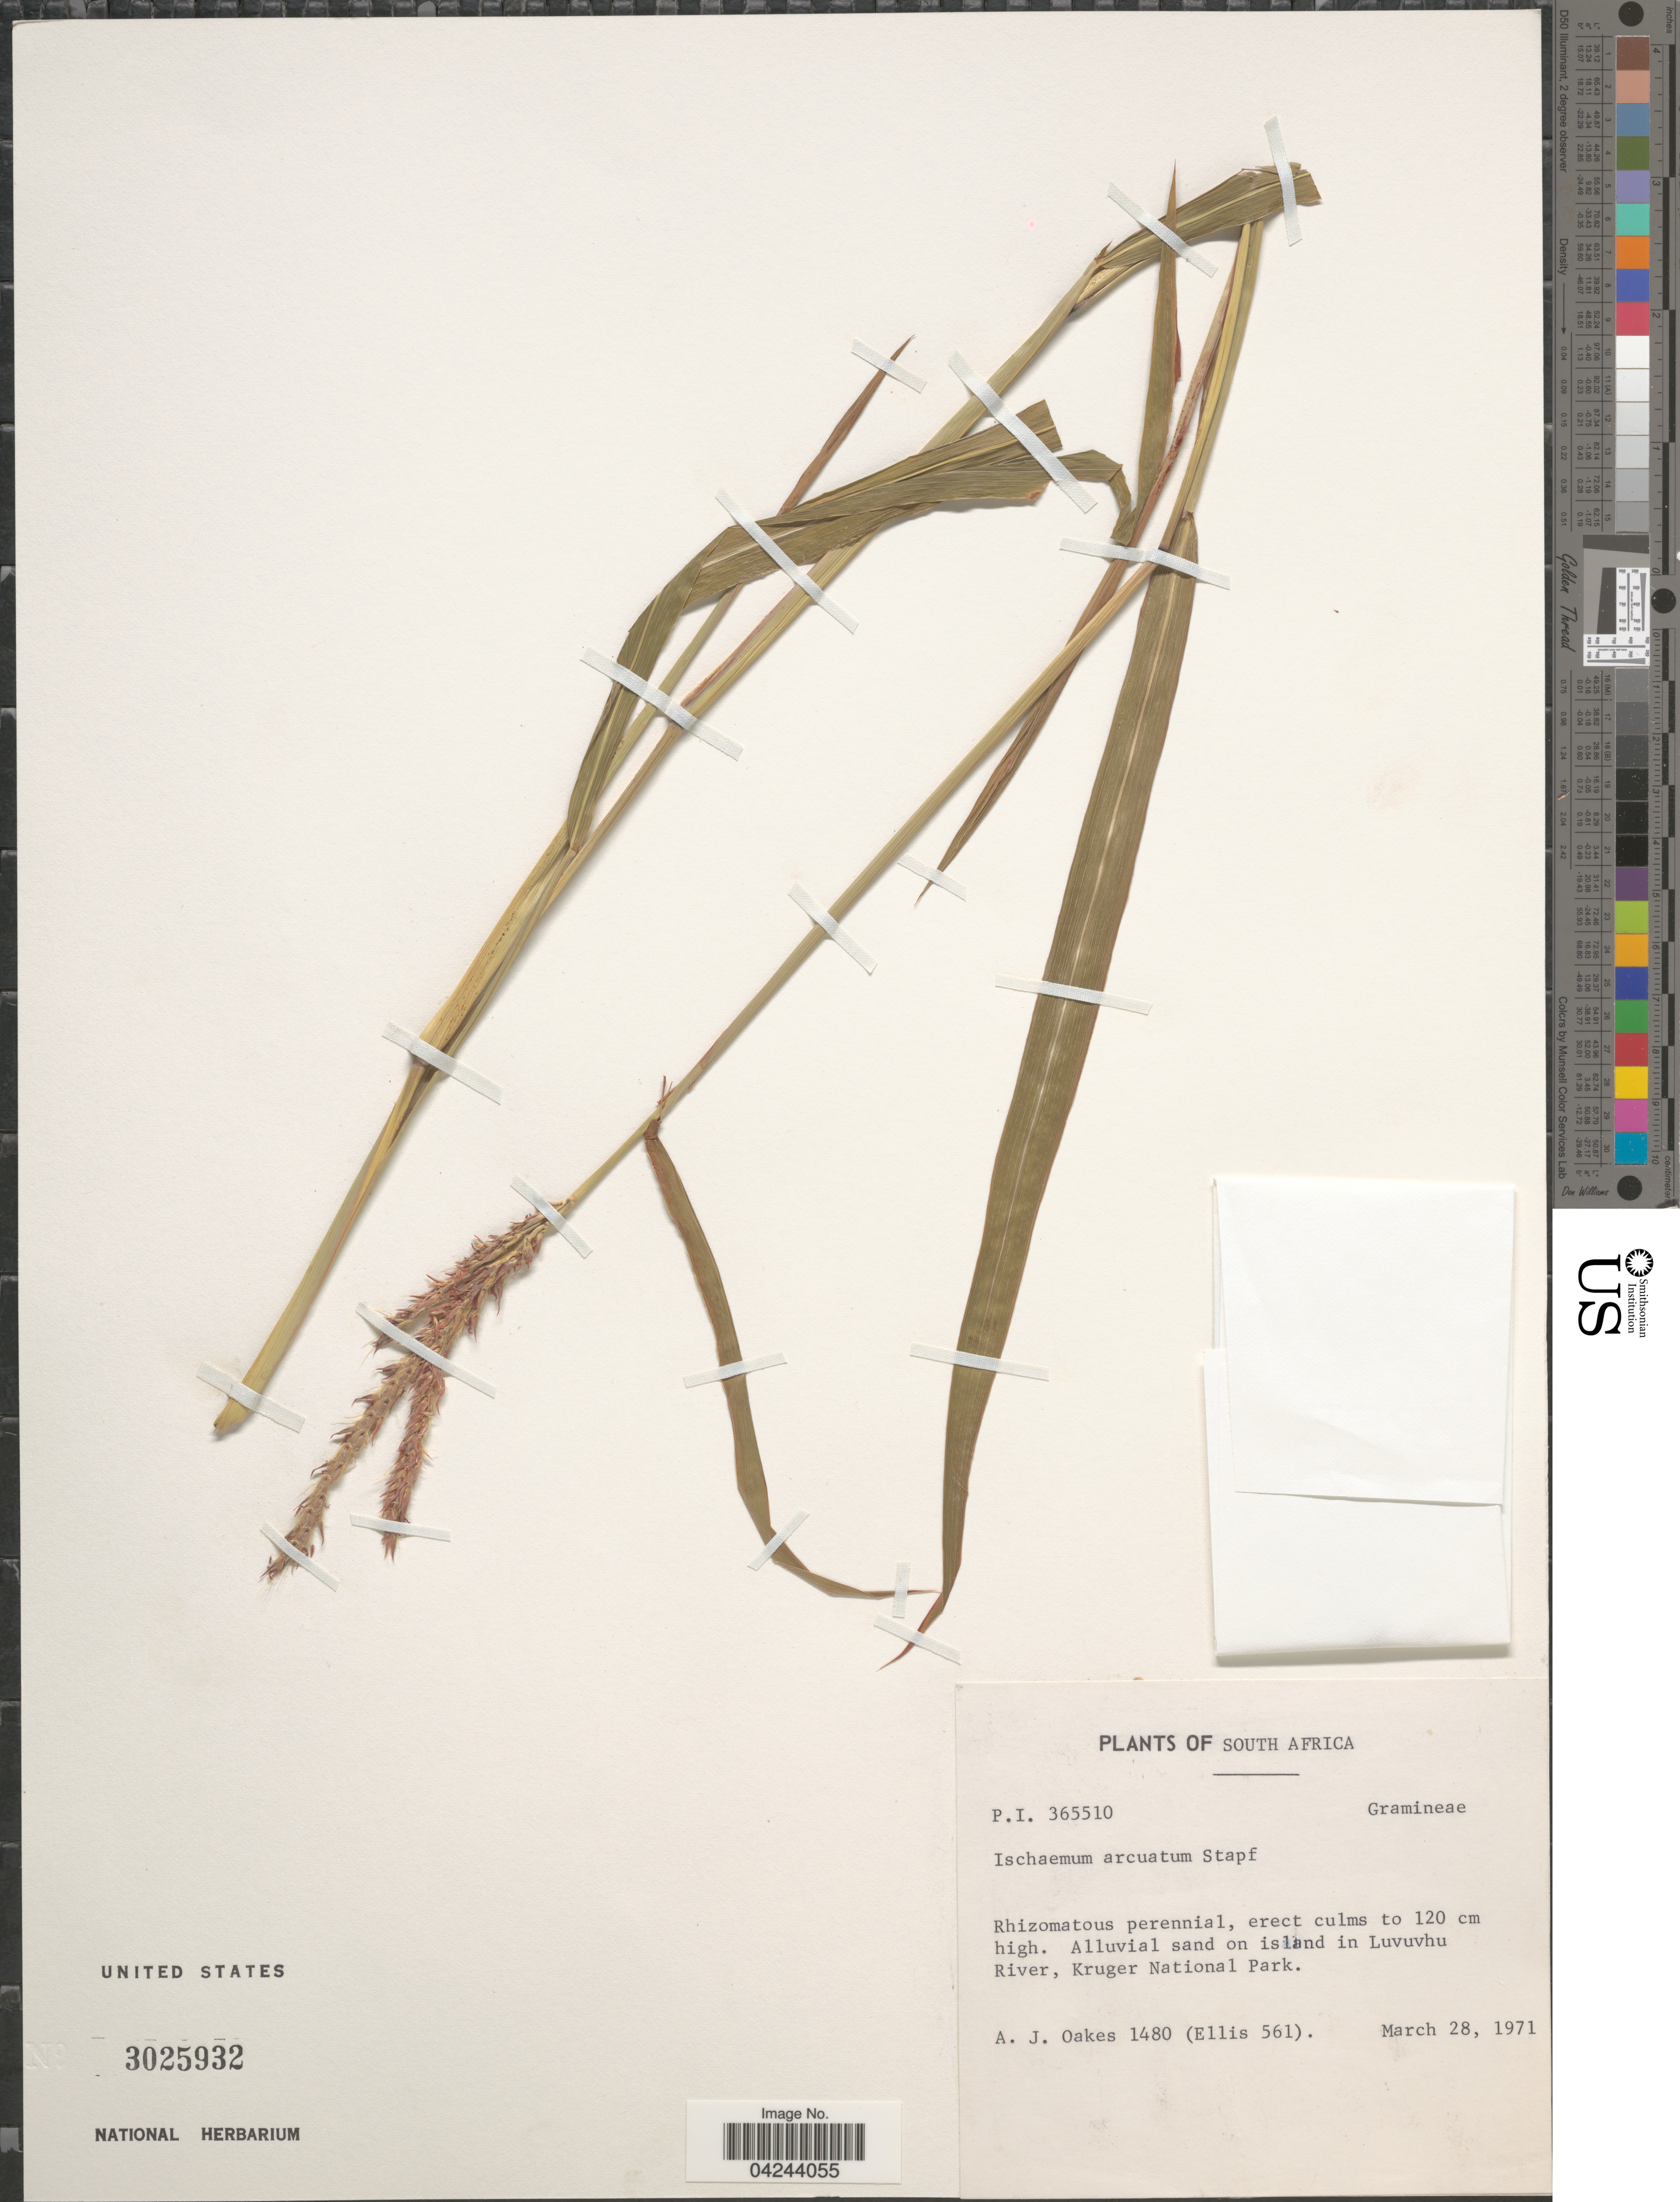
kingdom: Plantae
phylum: Tracheophyta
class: Liliopsida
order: Poales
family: Poaceae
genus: Ischaemum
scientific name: Ischaemum polystachyum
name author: J. Presl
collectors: A. Oakes & -. Ellis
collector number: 1480/561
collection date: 1971-03-28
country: South Africa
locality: Alluvial sand on island in Luvuvhu River, Kruger National Park.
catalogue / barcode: US 3025932